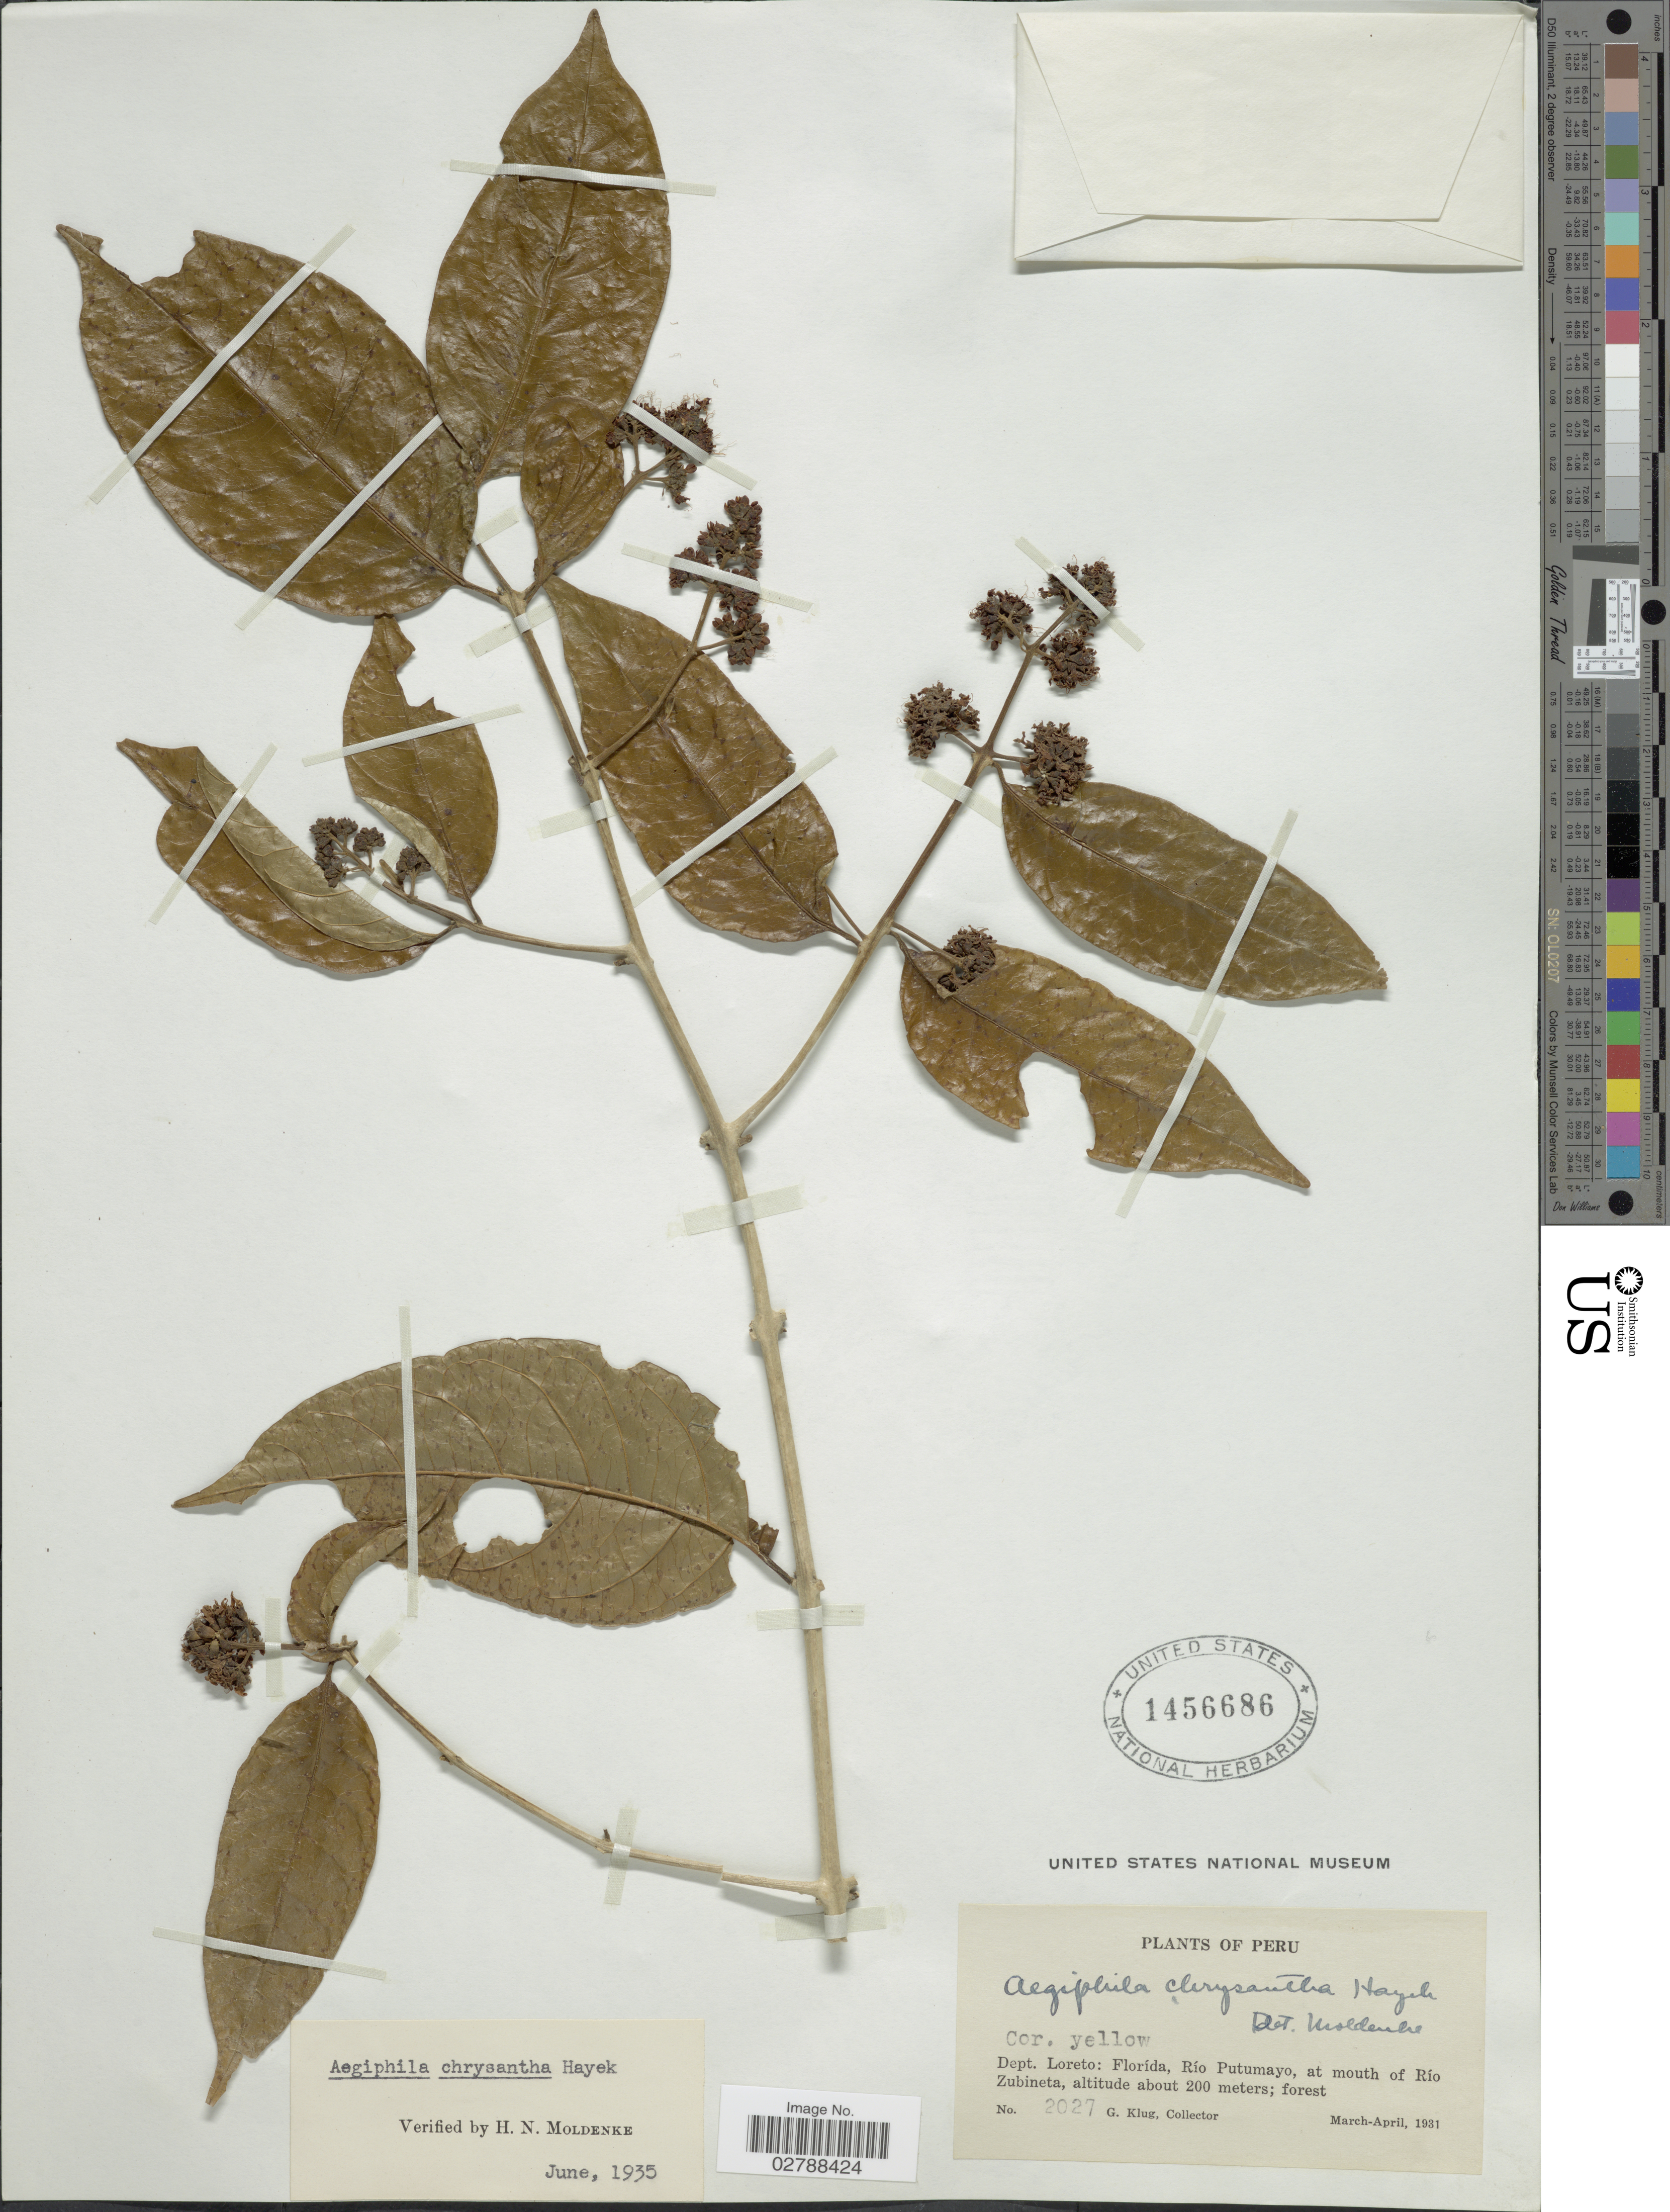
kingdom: Plantae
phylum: Tracheophyta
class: Magnoliopsida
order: Lamiales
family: Lamiaceae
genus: Aegiphila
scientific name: Aegiphila chrysantha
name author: Hayek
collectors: G. Klug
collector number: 2027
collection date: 1931-03/1931-04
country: Peru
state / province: Loreto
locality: Dept. Loreto: Florída, Río Putumayo, at mouth of Río Zubineta.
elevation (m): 200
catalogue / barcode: US 1456686